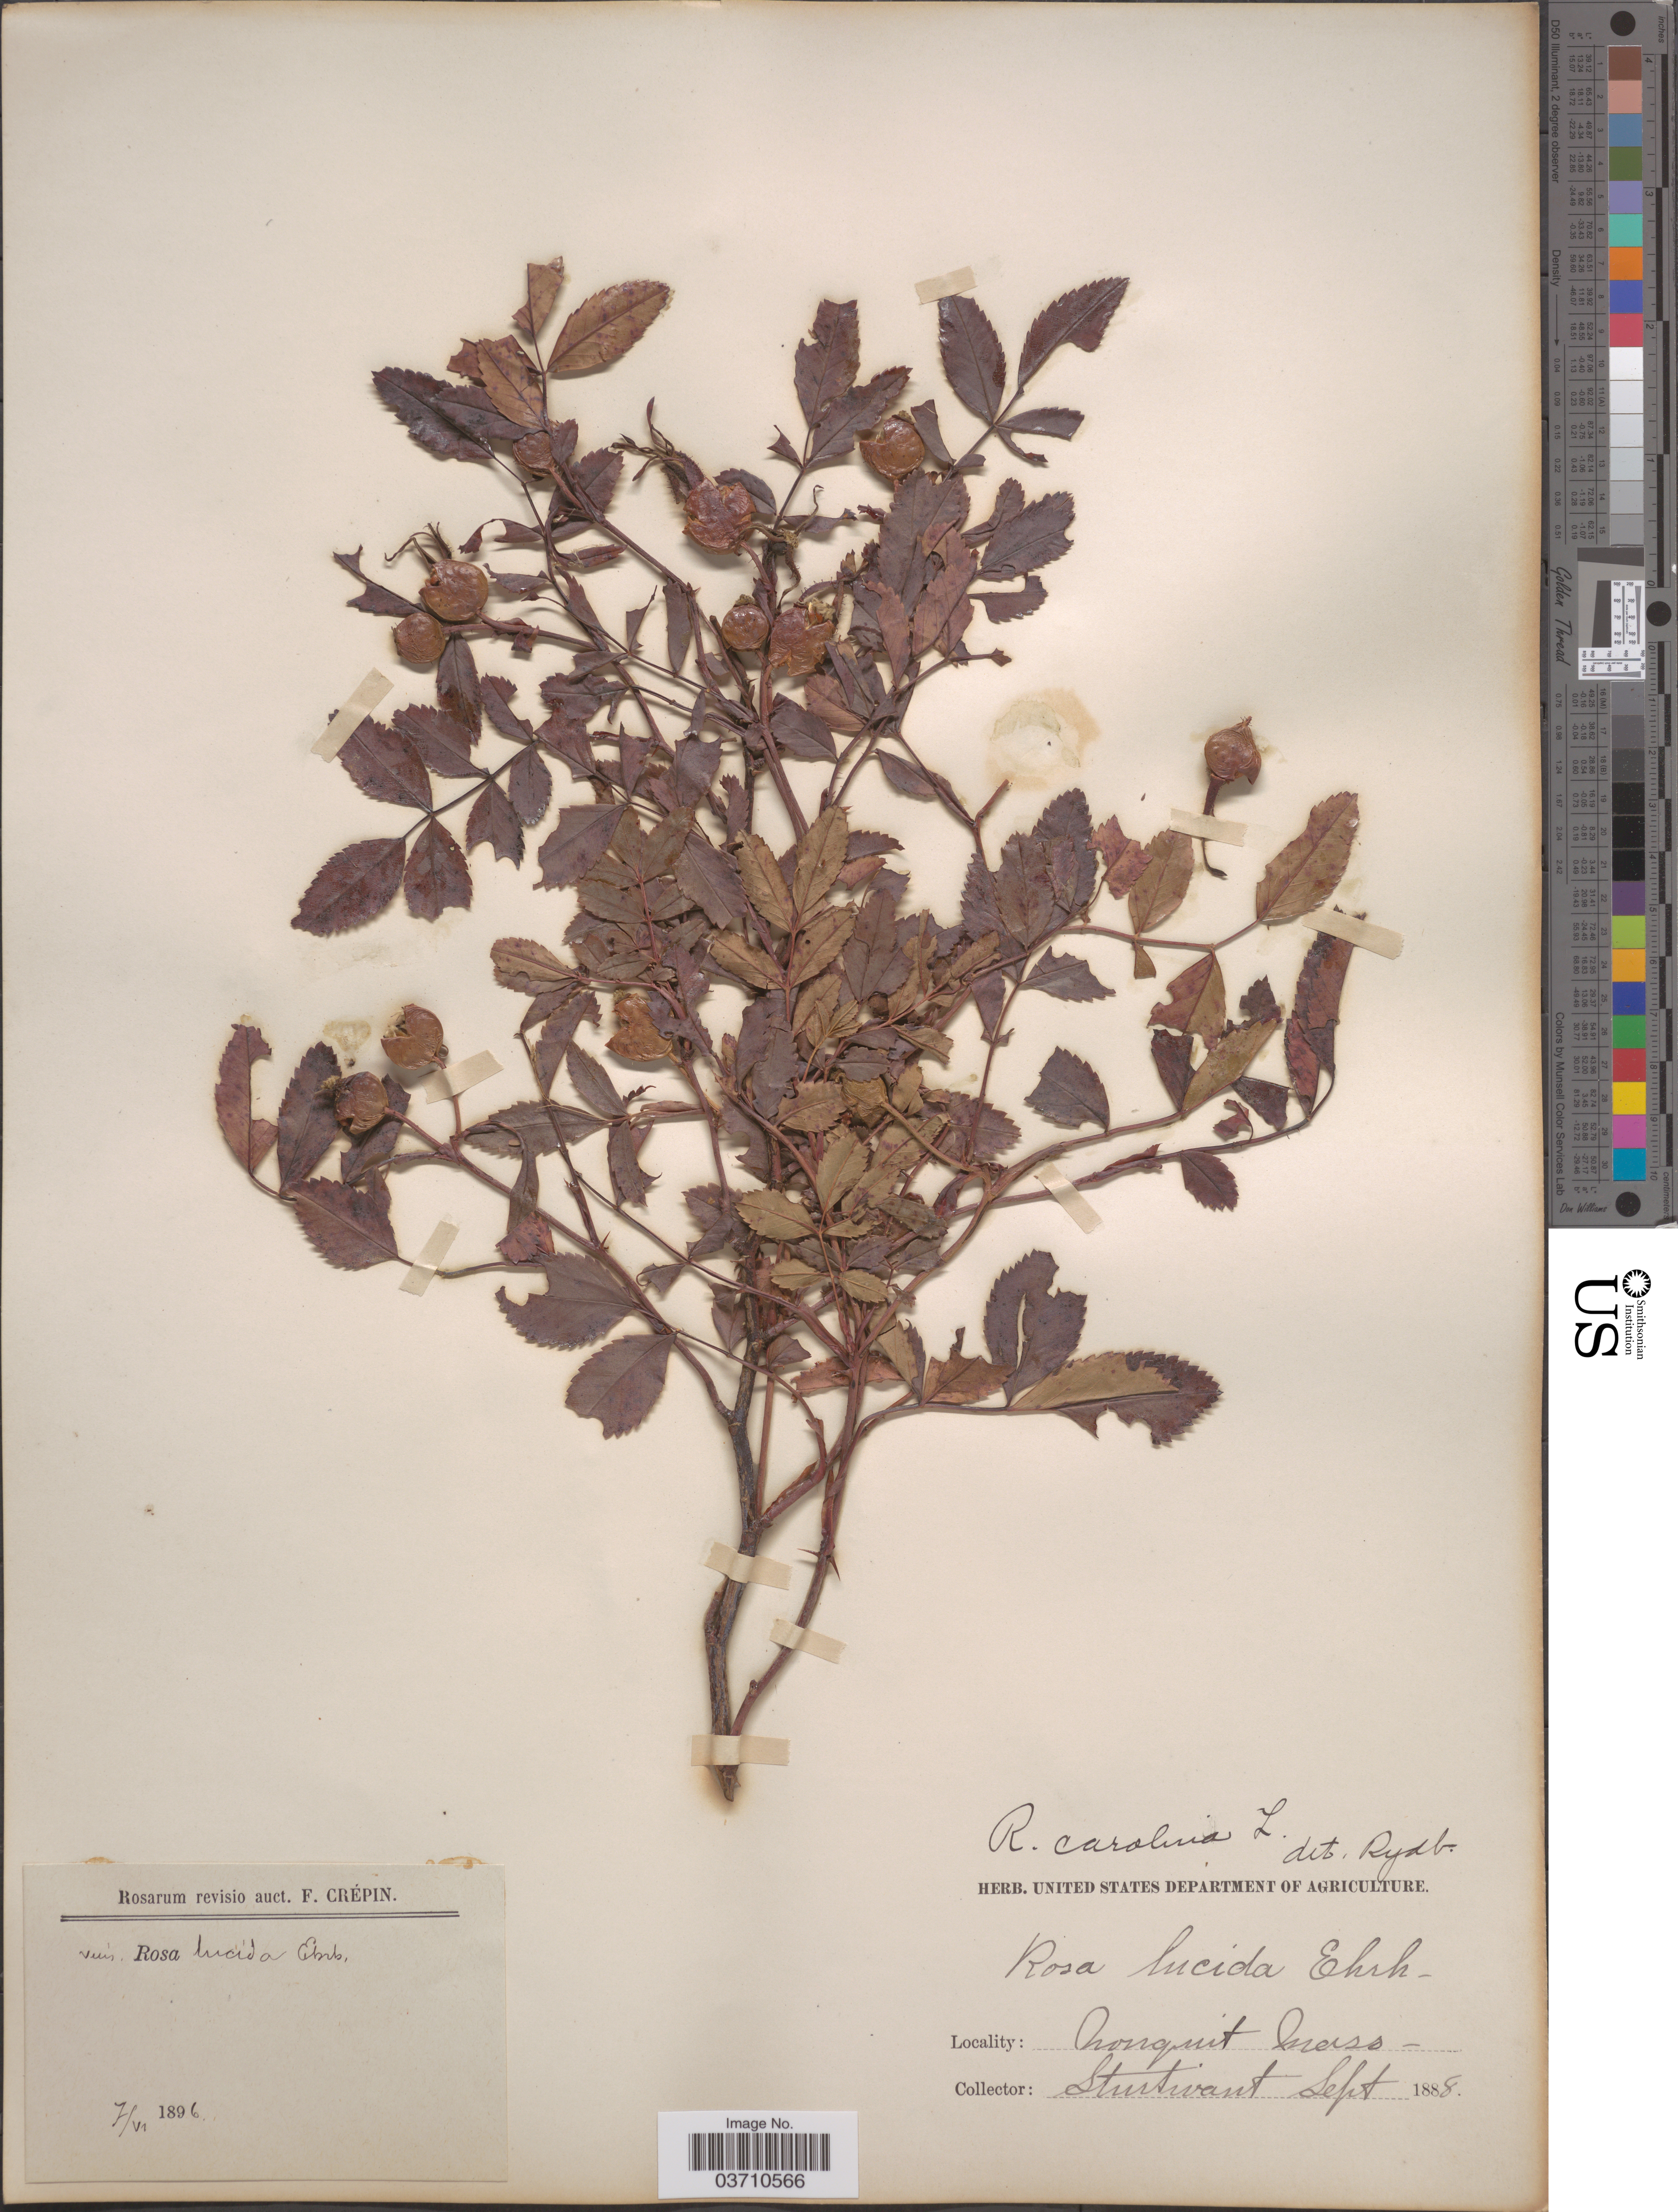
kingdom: Plantae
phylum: Tracheophyta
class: Magnoliopsida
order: Rosales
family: Rosaceae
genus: Rosa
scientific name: Rosa humilis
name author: Marshall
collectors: Sturtivant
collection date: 1888-09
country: United States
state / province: Massachusetts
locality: Nonquit.